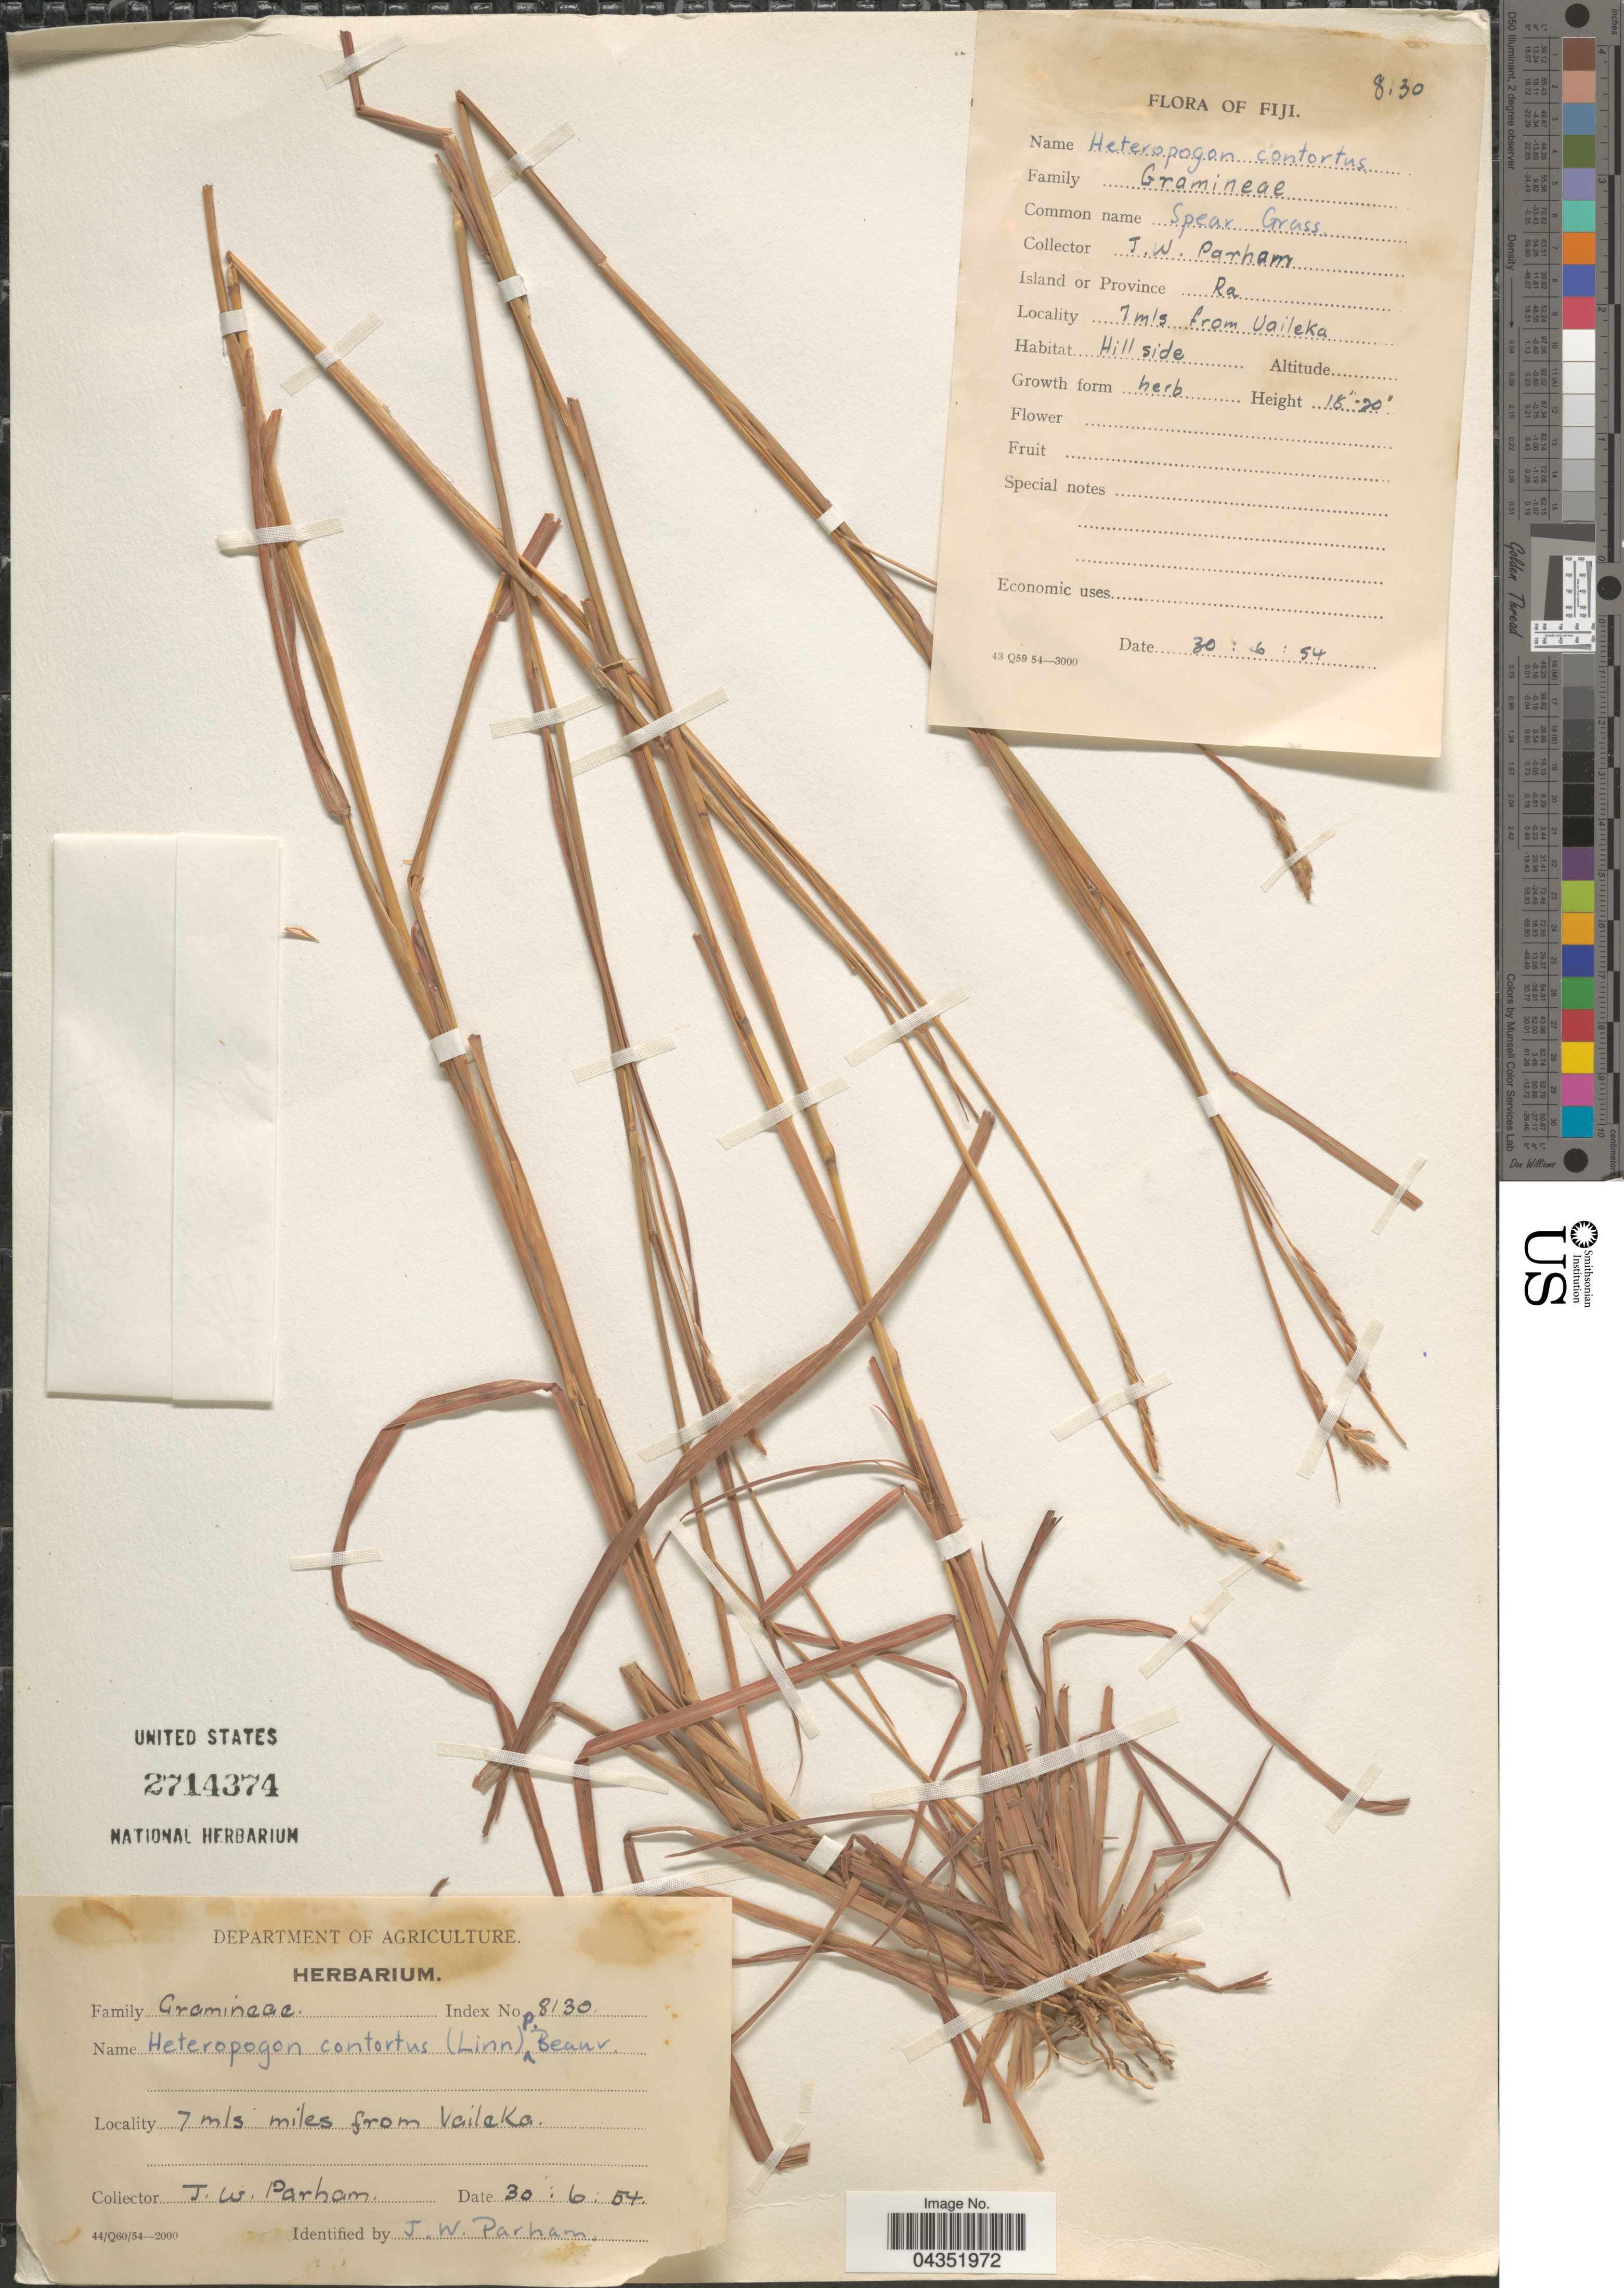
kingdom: Plantae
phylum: Tracheophyta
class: Liliopsida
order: Poales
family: Poaceae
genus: Heteropogon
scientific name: Heteropogon contortus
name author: (L.) P. Beauv. ex Roem. & Schult.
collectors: J. Parham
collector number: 8130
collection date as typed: Transcribed d/m/y: 30/6/54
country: Fiji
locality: Island or Province Ra. 7 mls miles from Vaileka.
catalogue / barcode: US 2714374